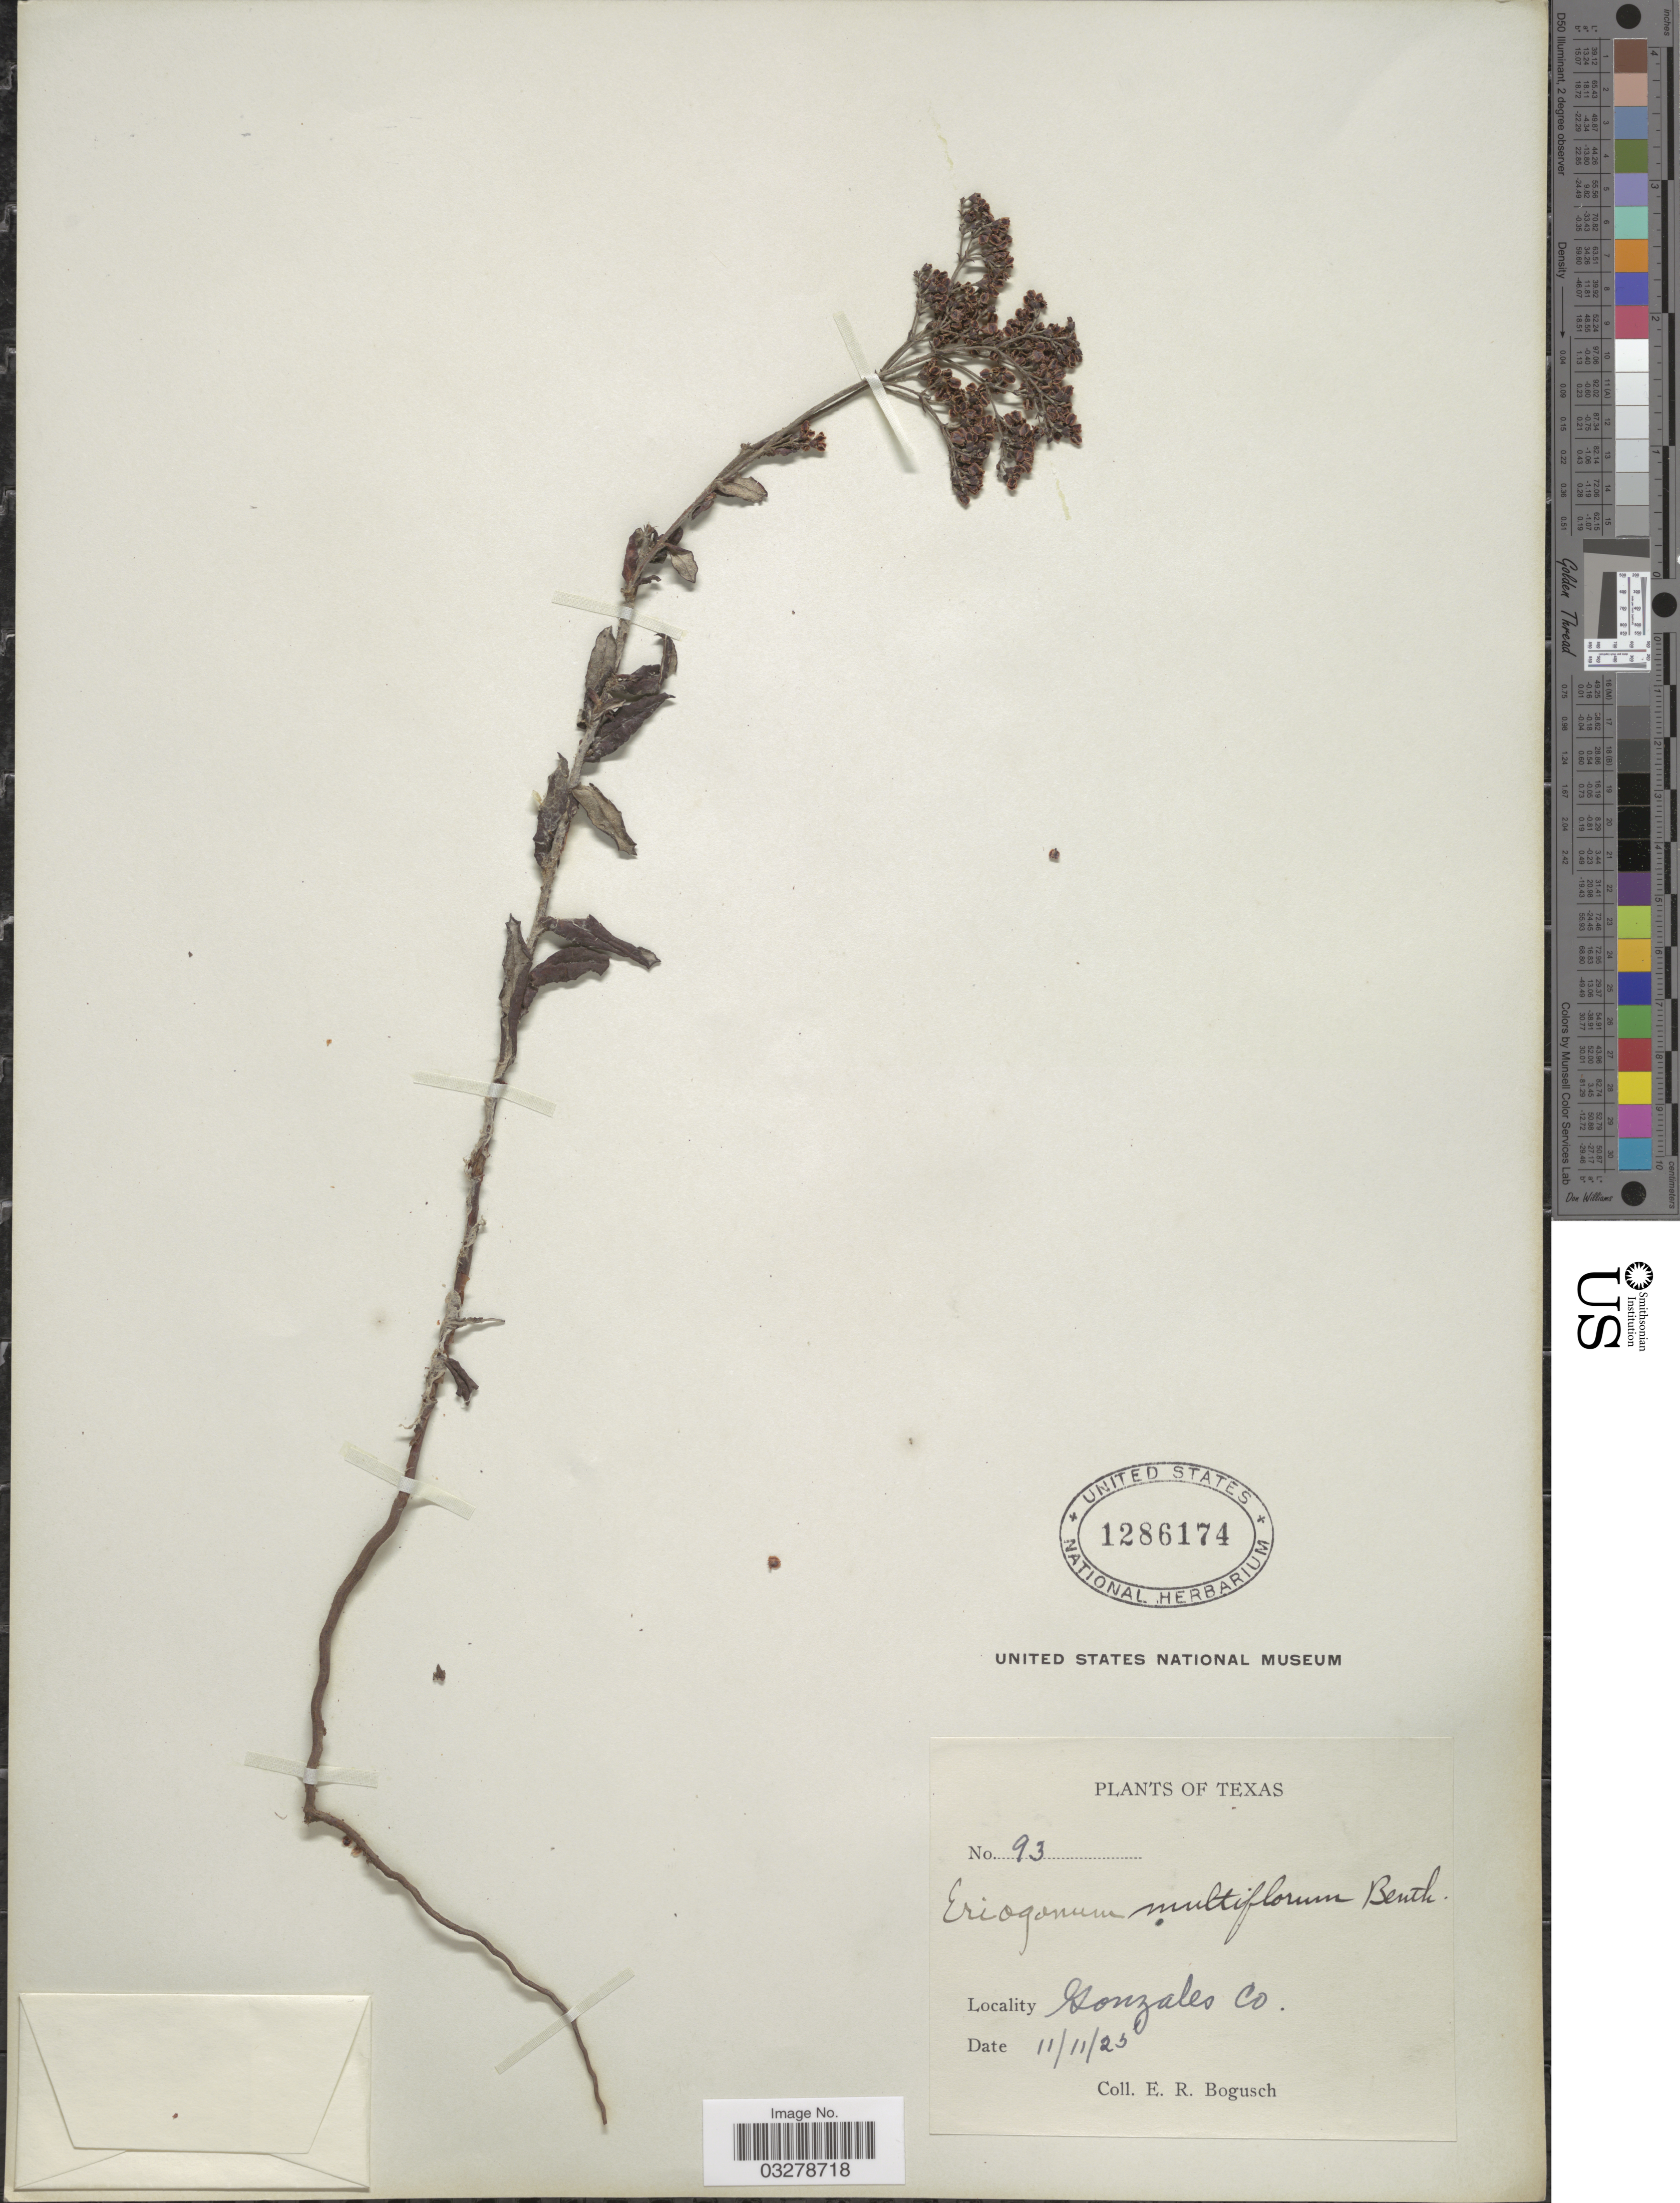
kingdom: Plantae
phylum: Tracheophyta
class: Magnoliopsida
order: Caryophyllales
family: Polygonaceae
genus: Eriogonum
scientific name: Eriogonum multiflorum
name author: Benth.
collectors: E. Bogusch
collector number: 93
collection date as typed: Transcribed d/m/y: 11/11/25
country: United States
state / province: Texas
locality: Gonzales Co.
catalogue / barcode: US 1286174